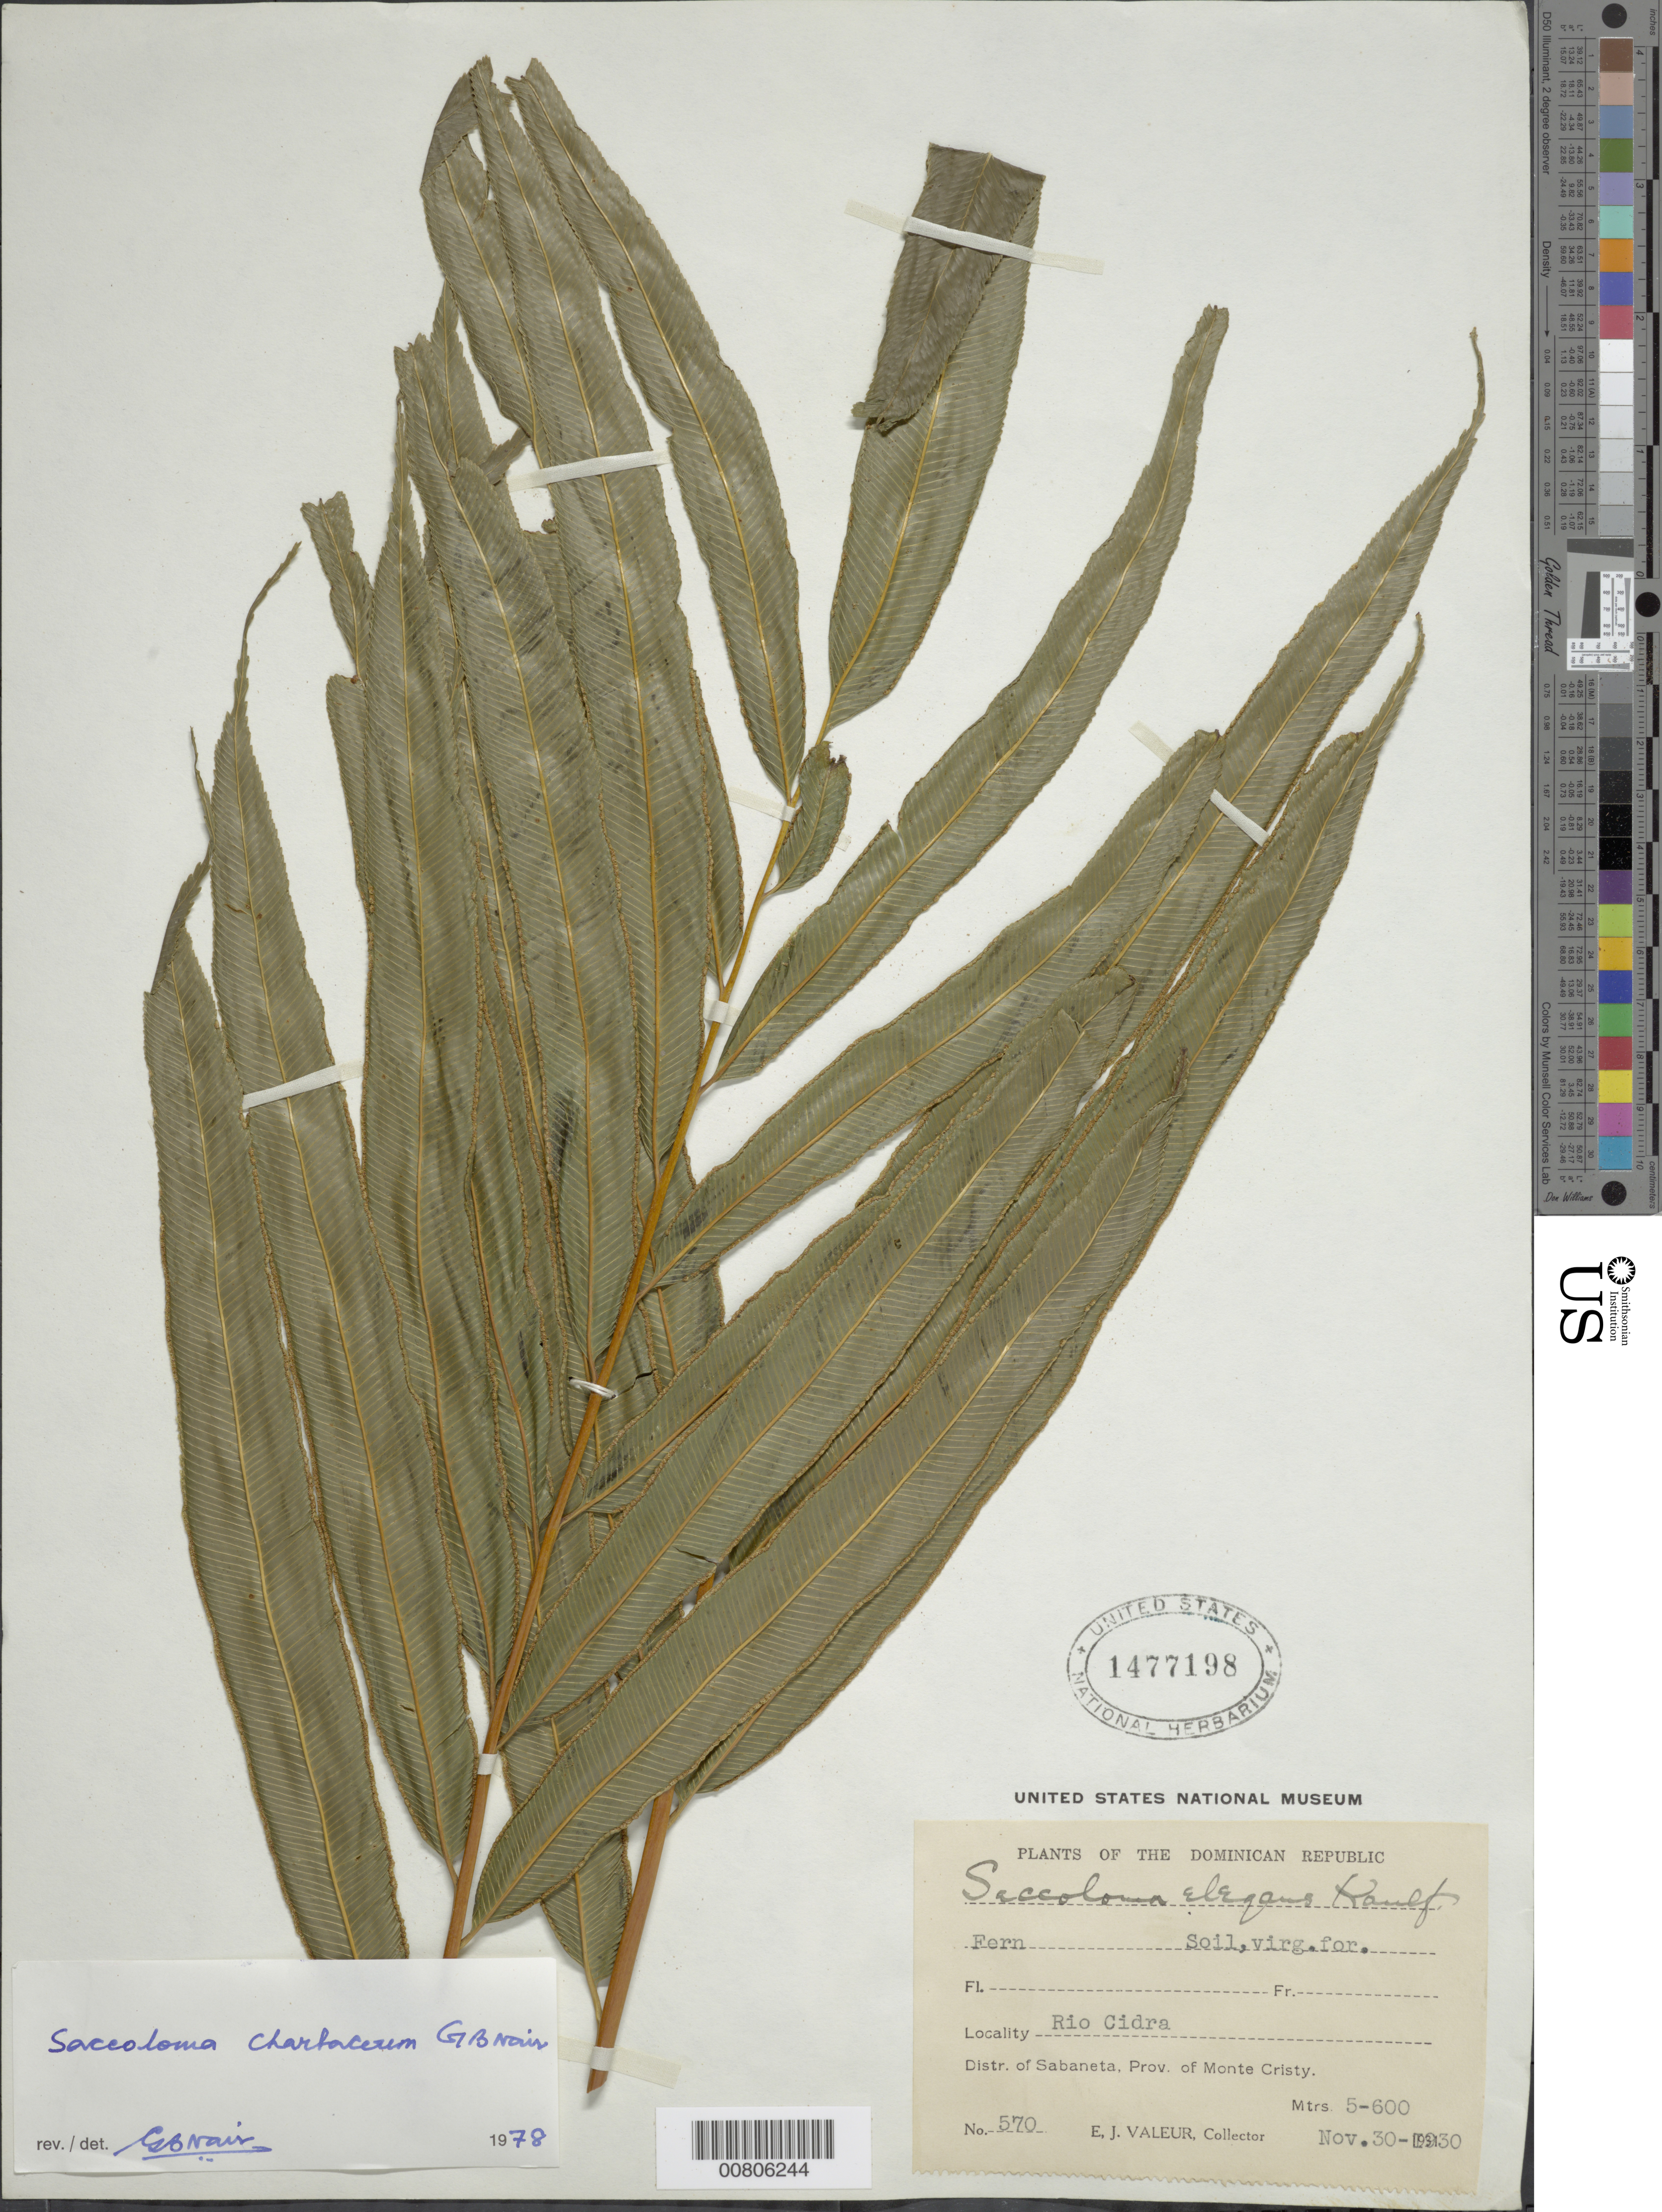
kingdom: Plantae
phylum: Tracheophyta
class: Polypodiopsida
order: Polypodiales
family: Saccolomataceae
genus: Saccoloma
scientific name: Saccoloma elegans subsp. chartaceum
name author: Cremers & K.U. Kramer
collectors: E. Valeur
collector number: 570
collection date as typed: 30 Nov 1930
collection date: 1930-11-30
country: Dominican Republic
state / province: Monte Cristi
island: Hispaniola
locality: Dist. Sabaneta, Rio Cidra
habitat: Virgin forest, soil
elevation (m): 500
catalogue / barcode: US 1477198